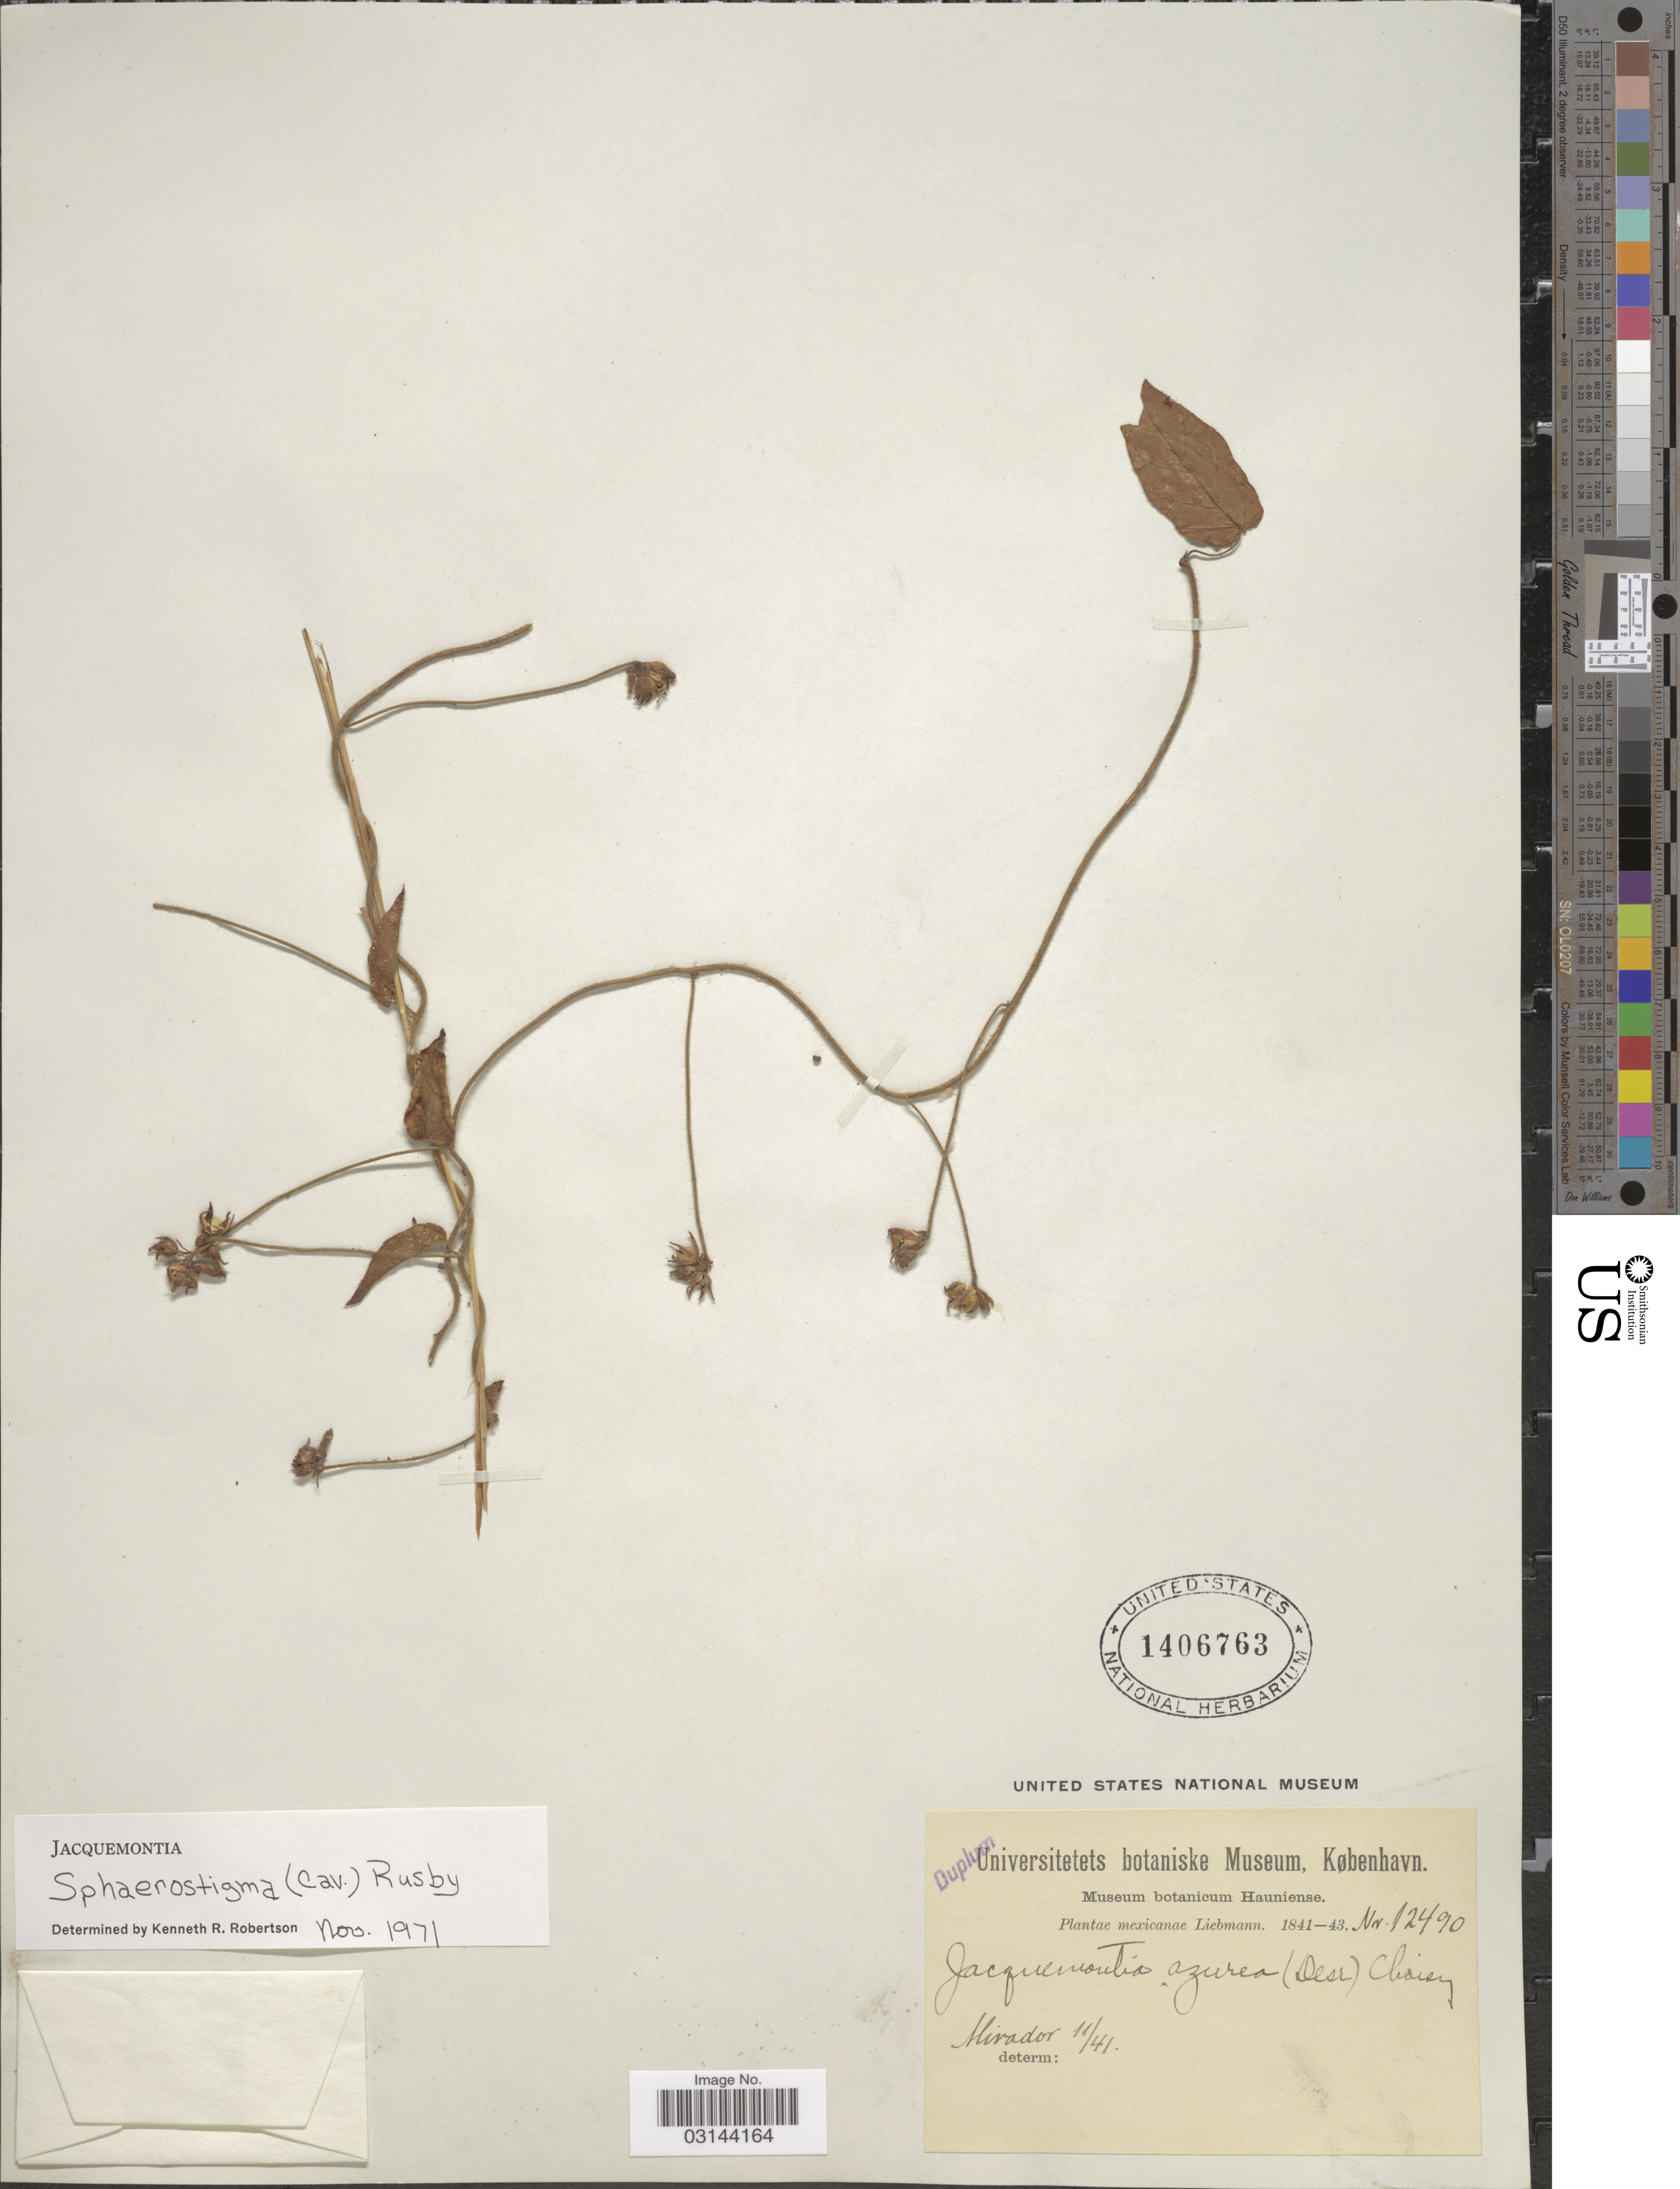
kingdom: Plantae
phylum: Tracheophyta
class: Magnoliopsida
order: Solanales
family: Convolvulaceae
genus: Jacquemontia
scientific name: Jacquemontia sphaerostigma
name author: (Cav.) Rusby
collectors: Liebmann, --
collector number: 12490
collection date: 1841-11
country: Mexico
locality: Mirador.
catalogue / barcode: US 1406763